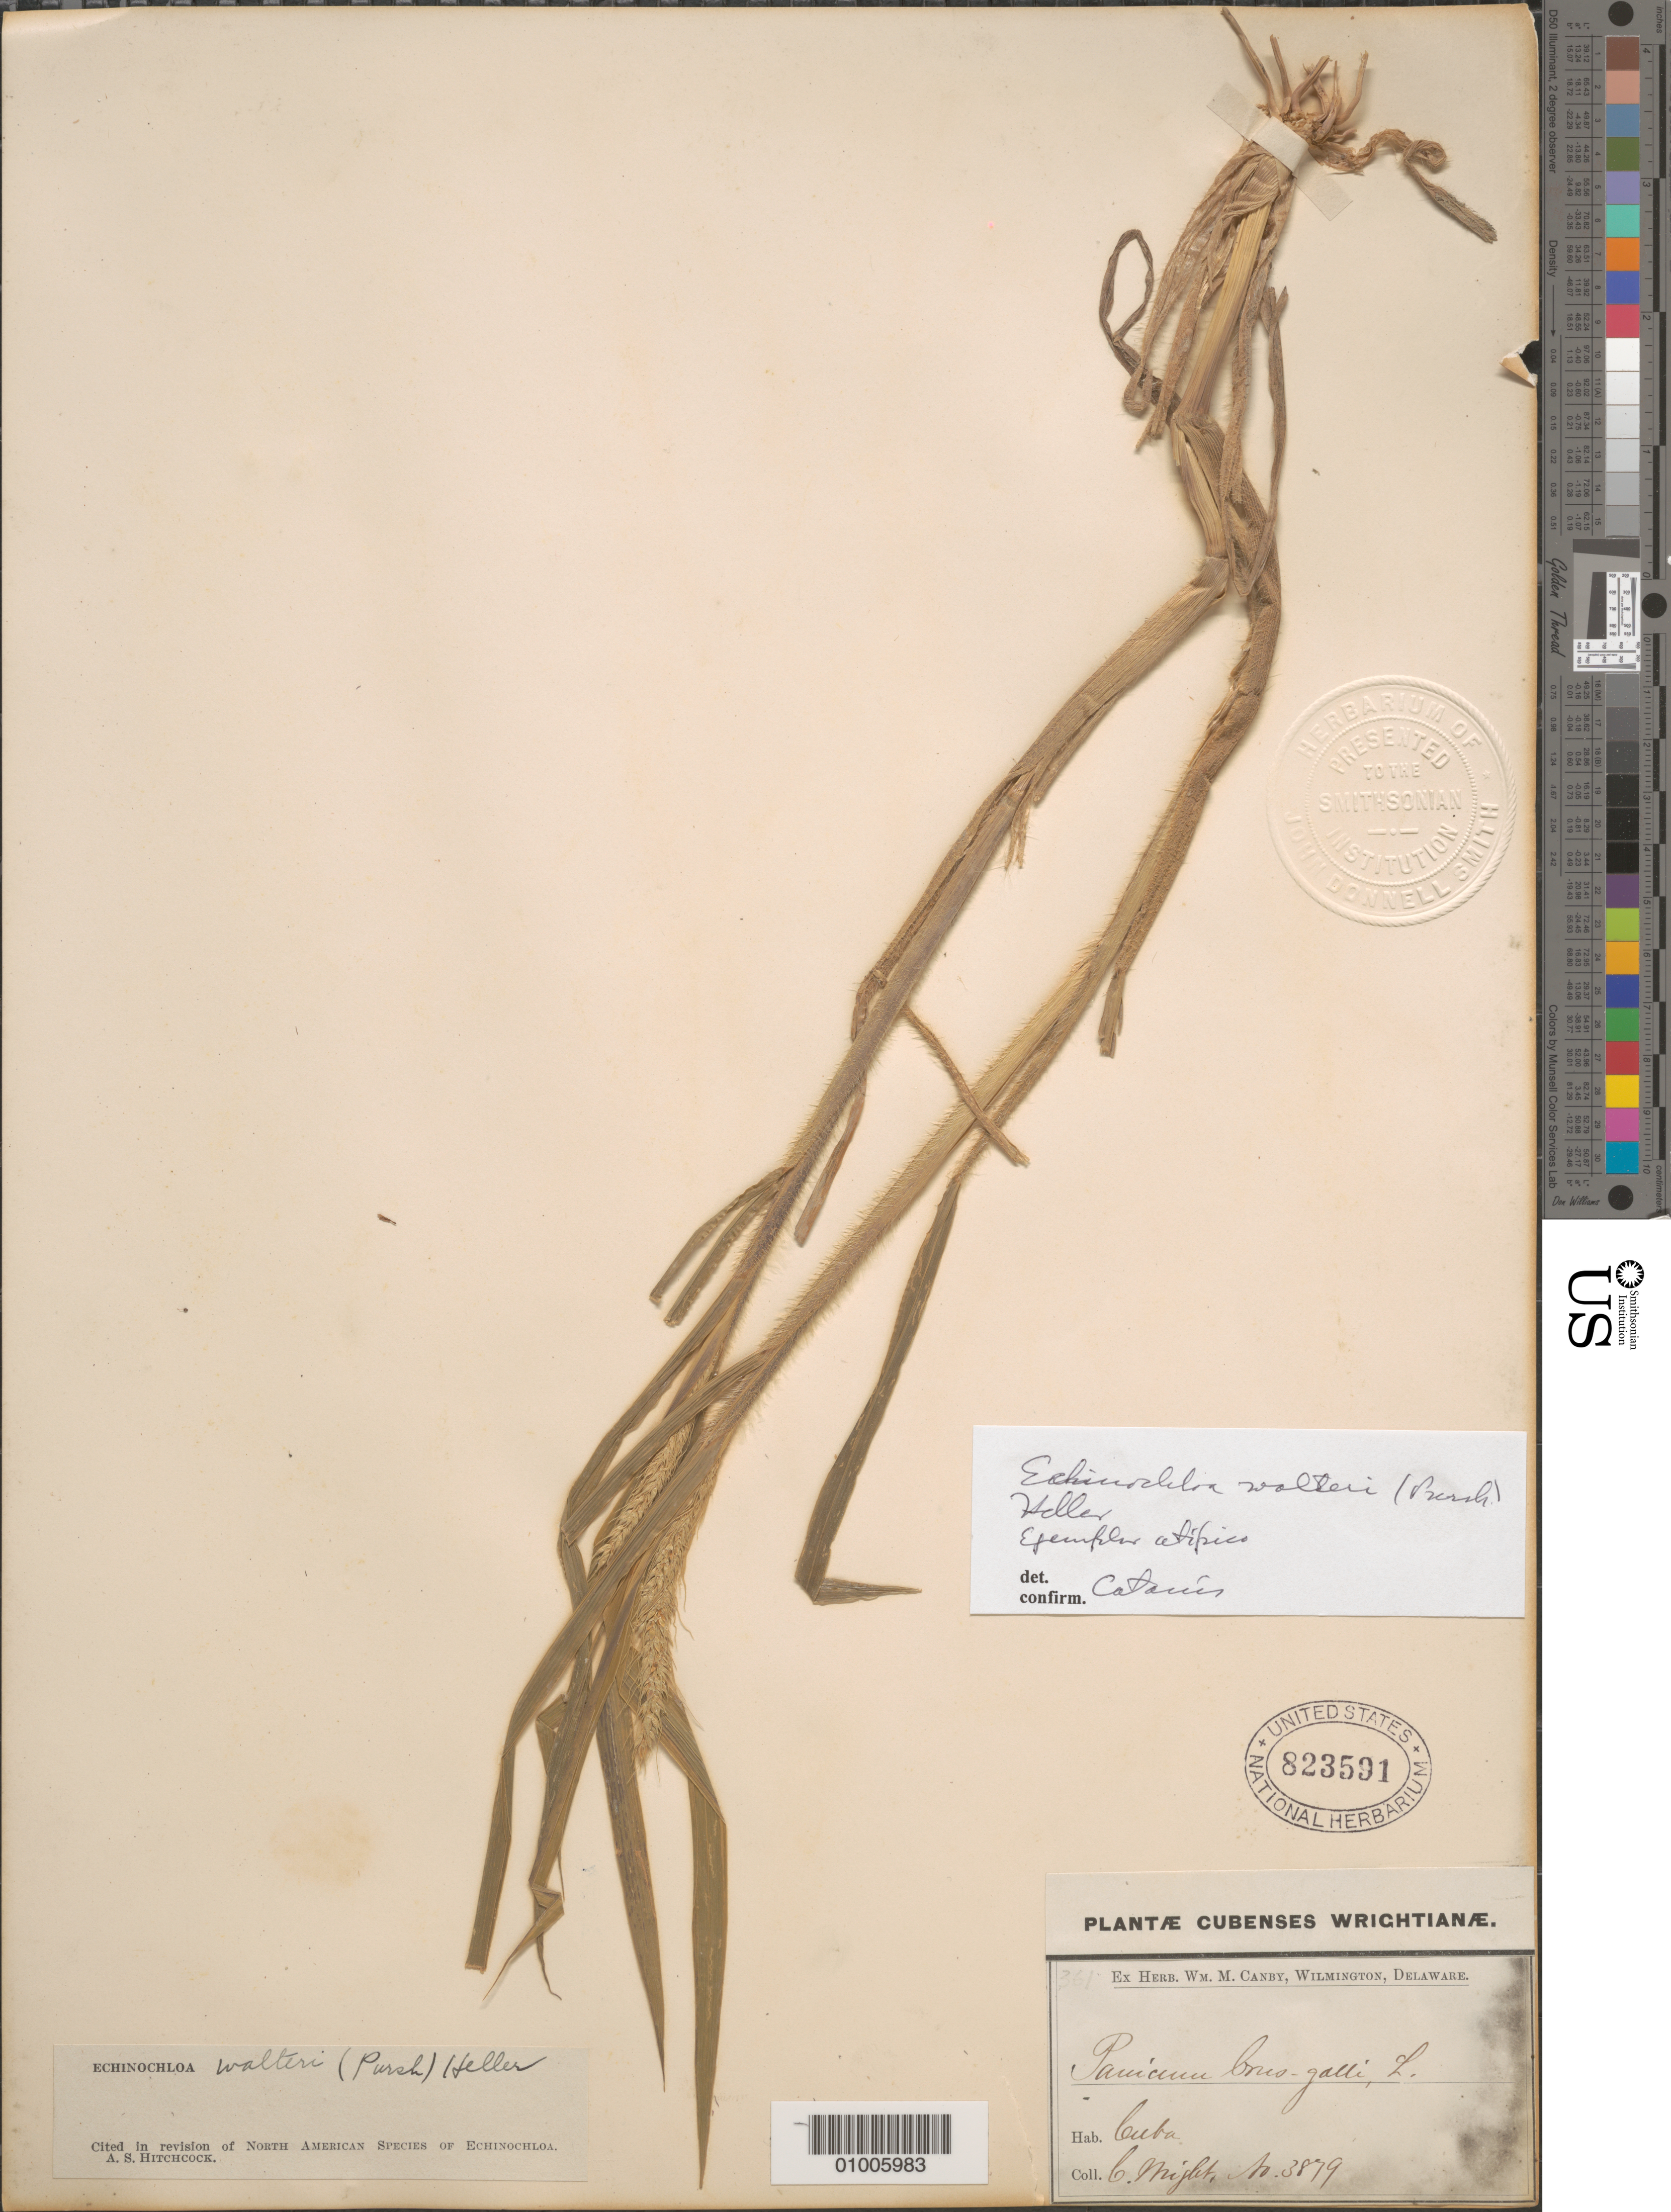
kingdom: Plantae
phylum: Tracheophyta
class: Liliopsida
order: Poales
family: Poaceae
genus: Echinochloa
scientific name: Echinochloa walteri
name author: (Pursh) A. Heller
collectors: C. Wright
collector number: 3879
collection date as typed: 1800 to 1899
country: Cuba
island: Cuba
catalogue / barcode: US 823591